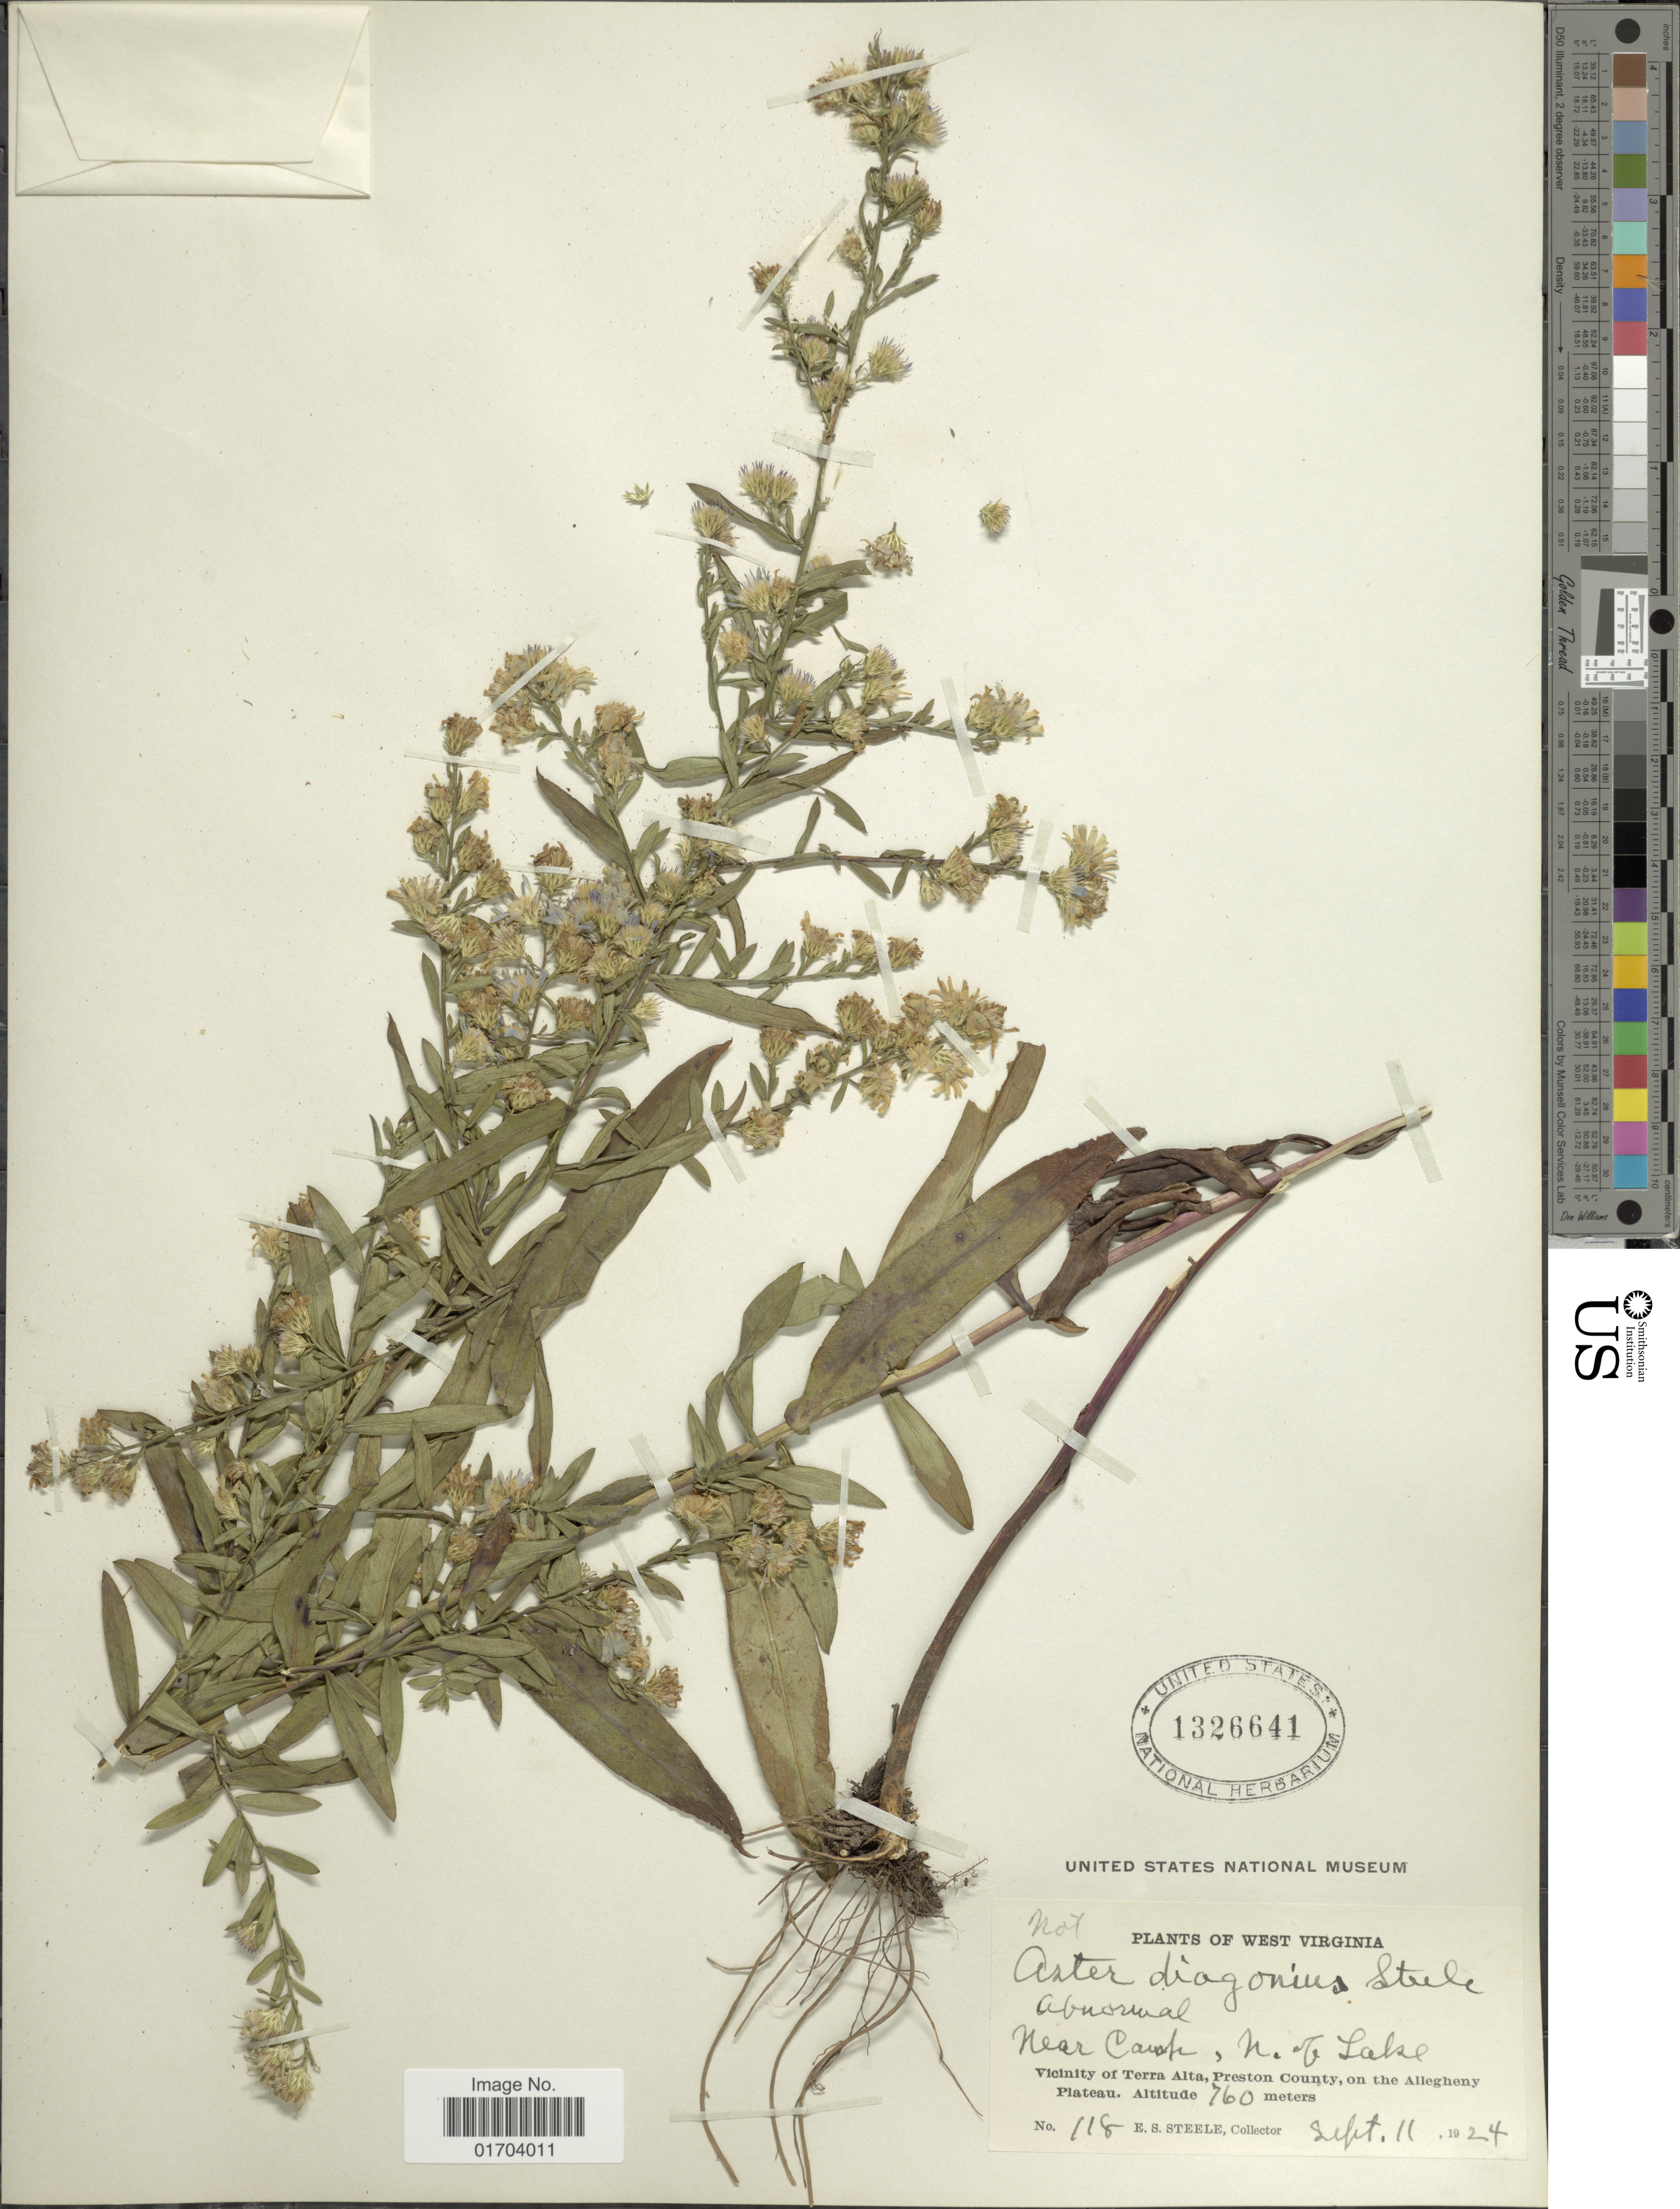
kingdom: Plantae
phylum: Tracheophyta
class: Magnoliopsida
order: Asterales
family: Asteraceae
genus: Aster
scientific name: Aster diagonius E.S. Steele sp. nov. ined.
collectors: E. Steele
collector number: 118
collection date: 1924-09-11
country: United States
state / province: West Virginia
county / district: Preston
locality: Near Camp, N. of Lake, Vicinity of Terra Alta, Preston County, on the Allegheny Plateau.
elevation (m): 760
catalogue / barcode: US 1326641